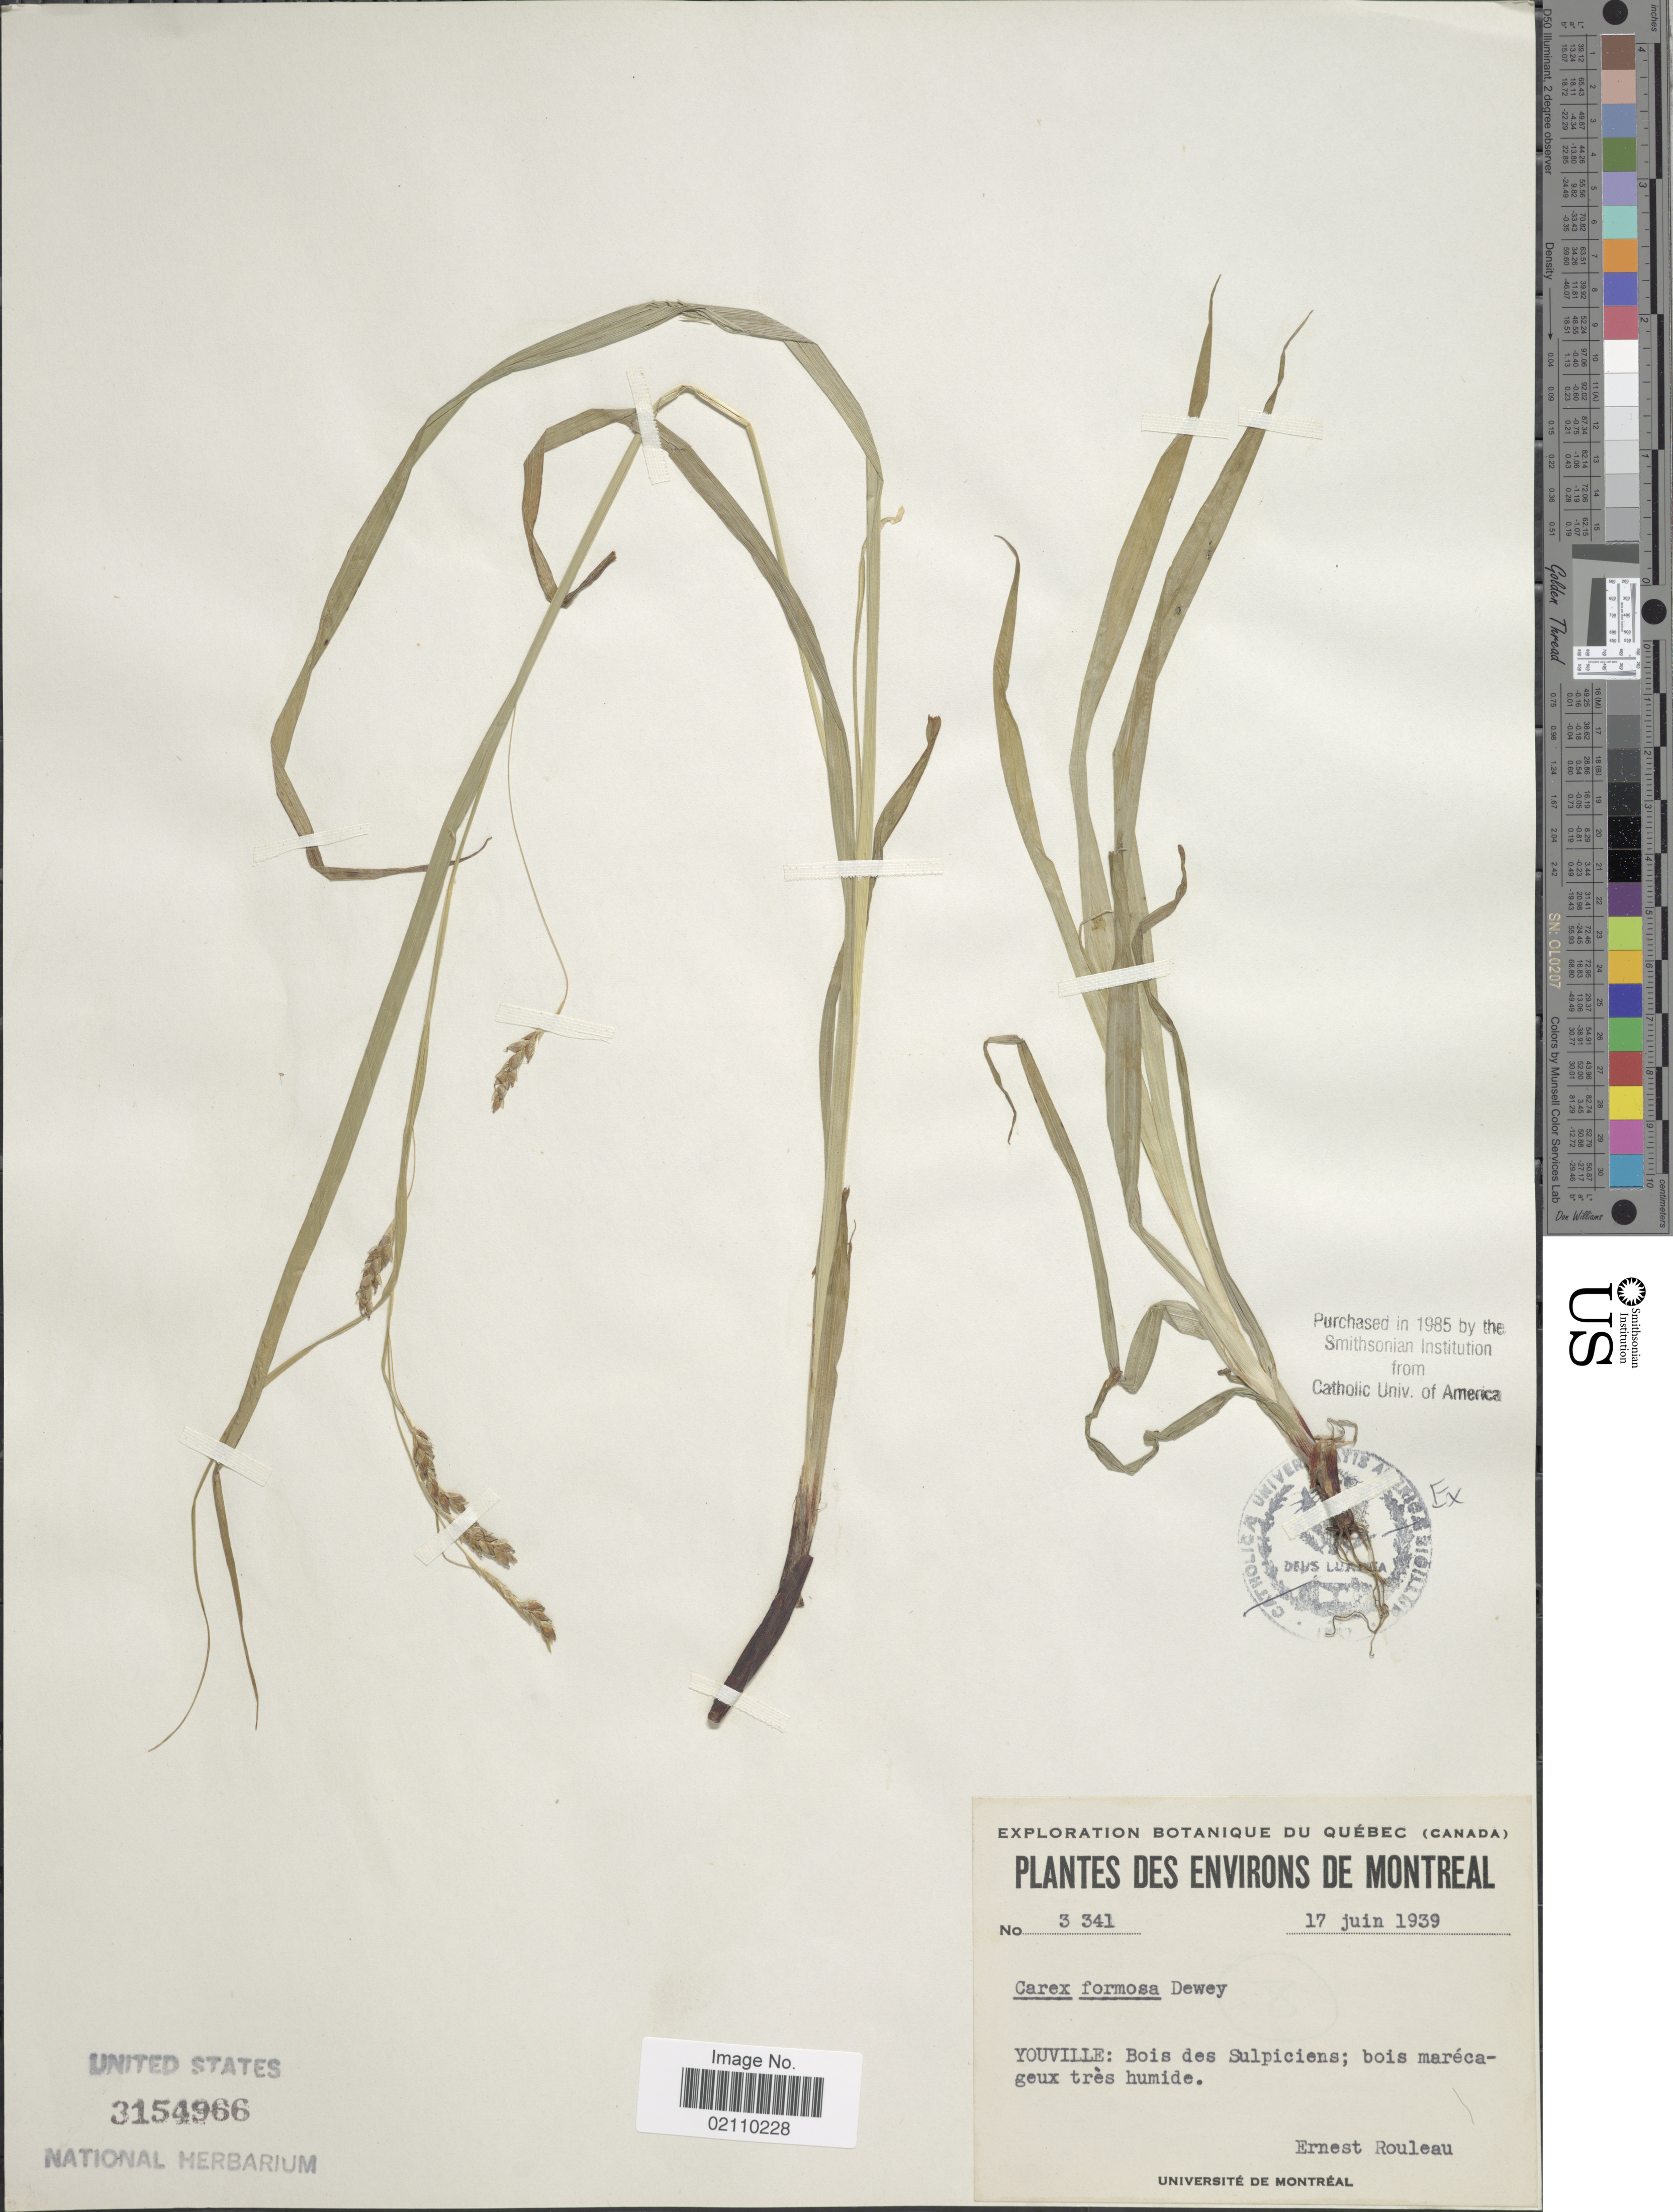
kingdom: Plantae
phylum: Tracheophyta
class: Liliopsida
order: Poales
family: Cyperaceae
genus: Carex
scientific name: Carex formosa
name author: Dewey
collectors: E. Rouleau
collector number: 3341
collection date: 1939-06-17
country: Canada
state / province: Quebec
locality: Botanique du Quebec, des Environs de Montreal, Youville: Bois des Sulpiciens; bois marecageux tres humide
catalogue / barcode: US 3154966